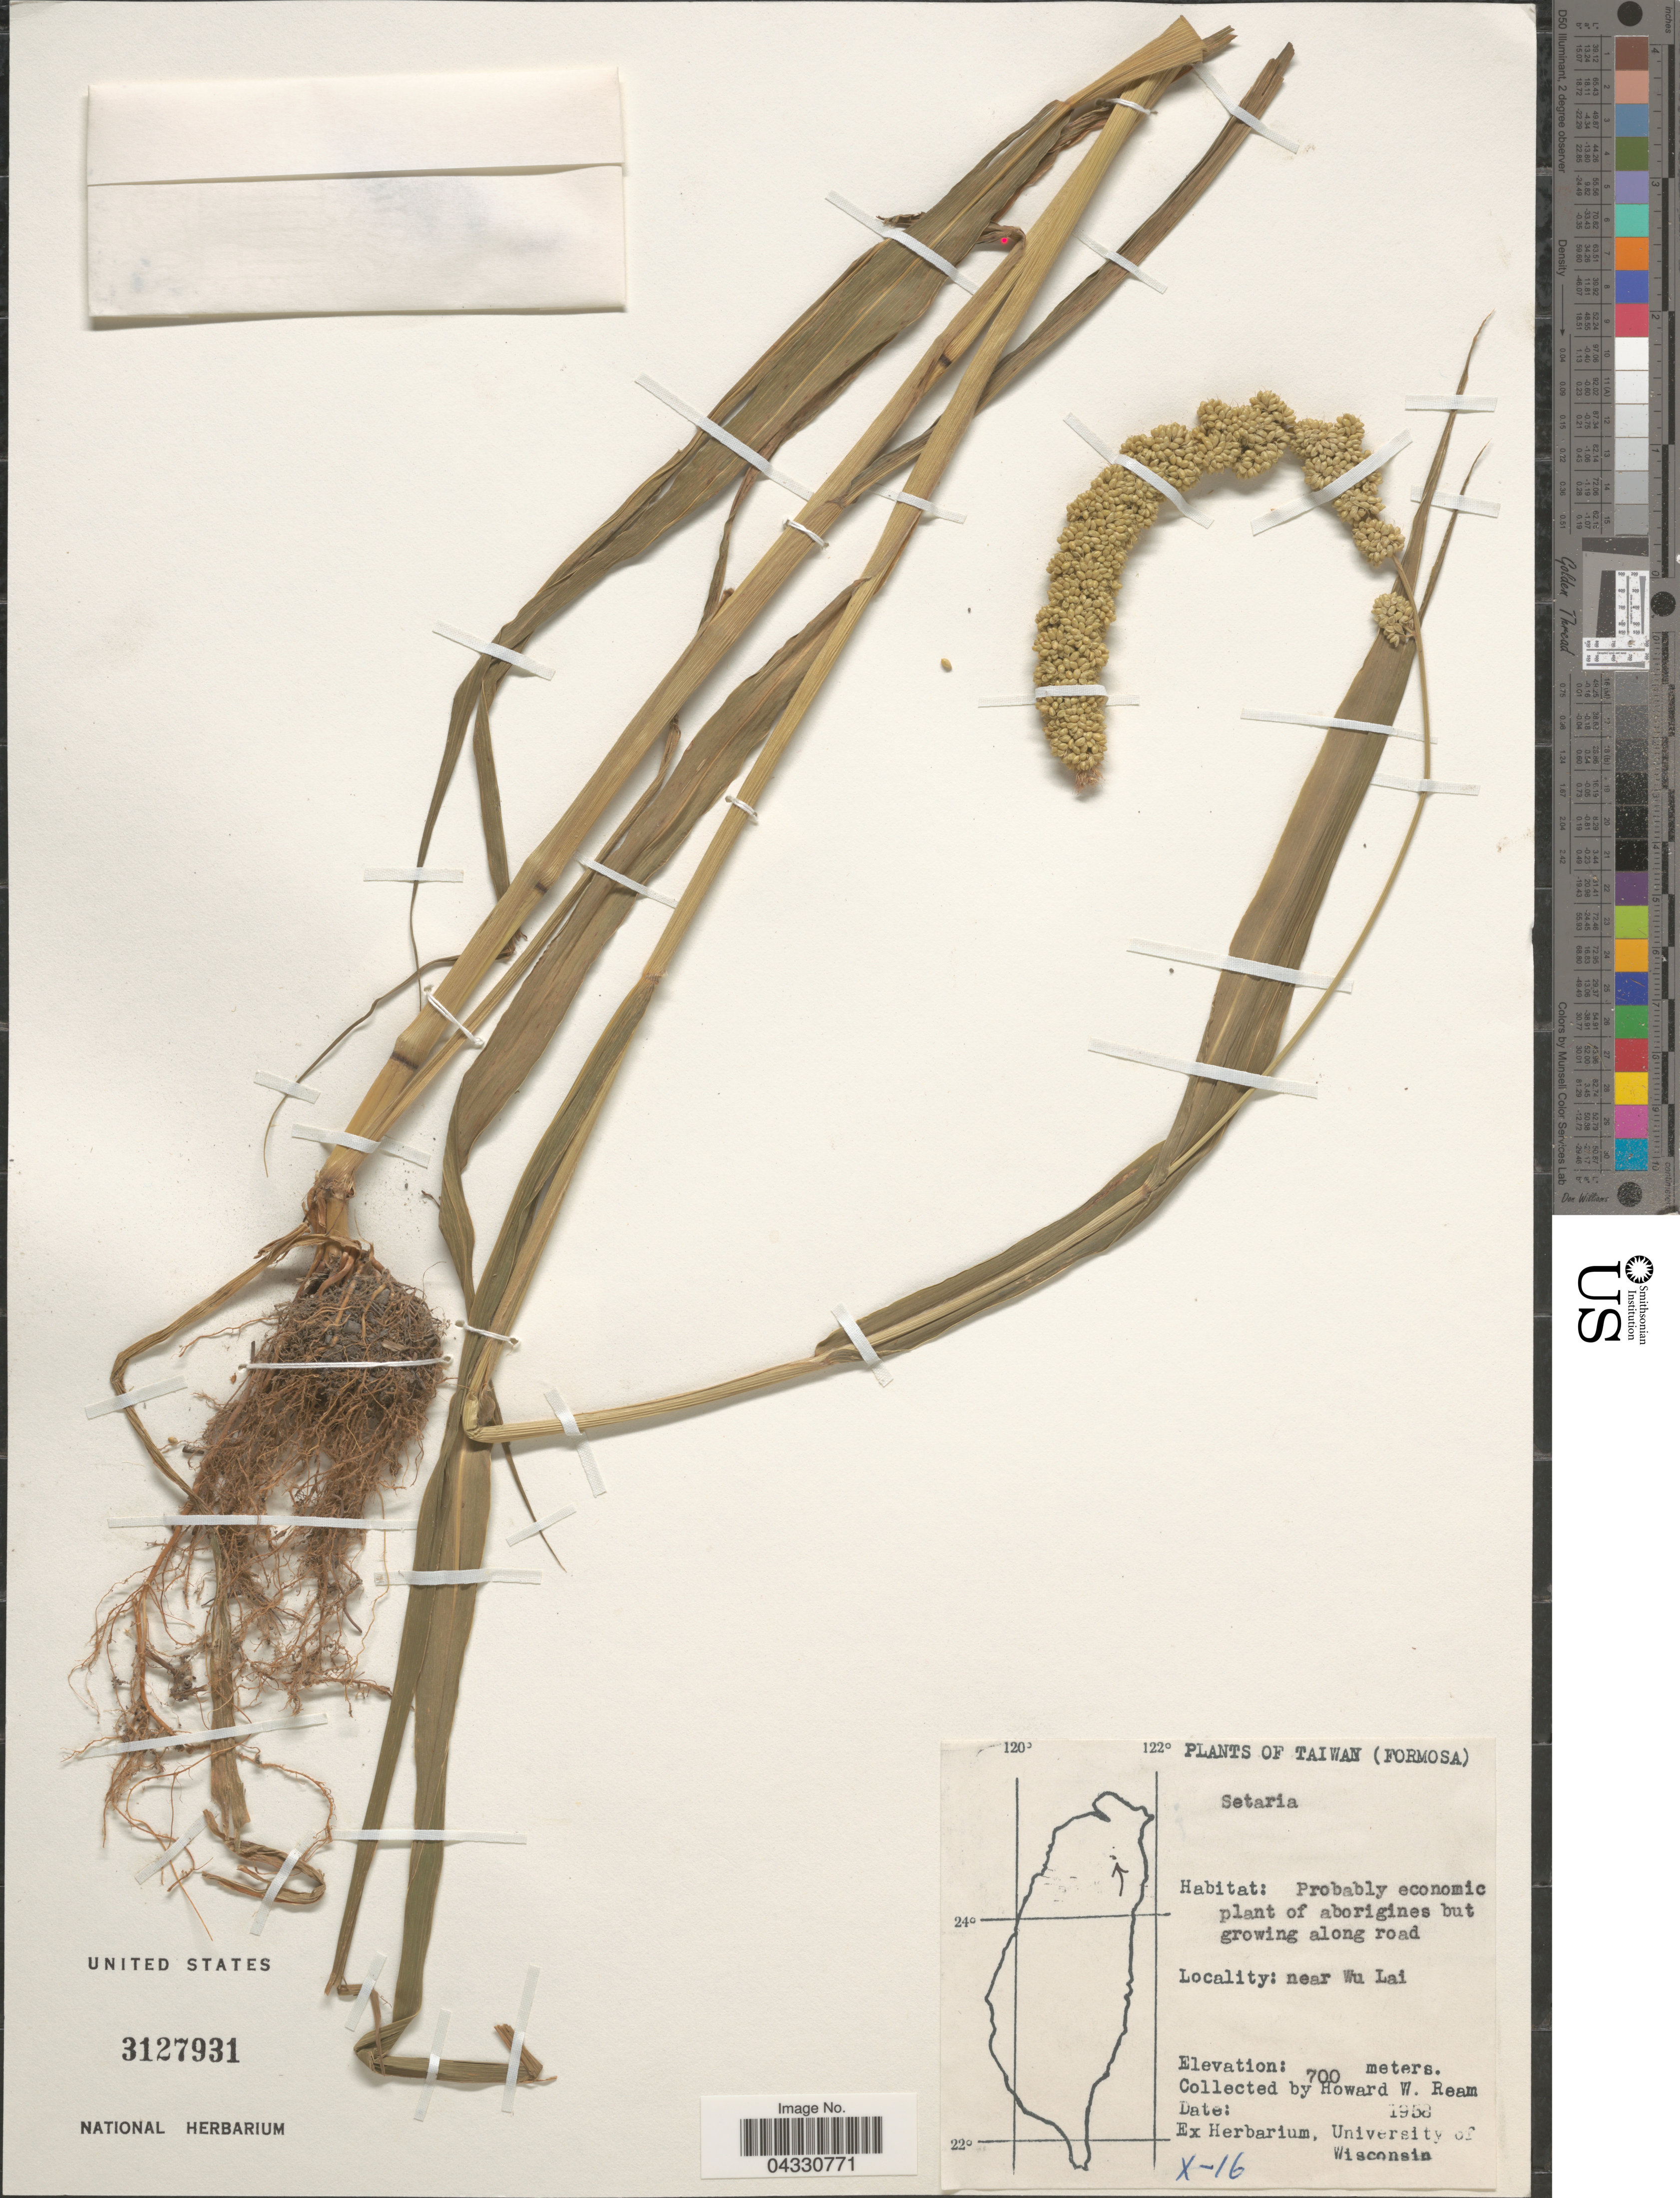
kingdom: Plantae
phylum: Tracheophyta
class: Liliopsida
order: Poales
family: Poaceae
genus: Setaria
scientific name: Setaria sp.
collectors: H. Ream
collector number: X-16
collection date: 1958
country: Taiwan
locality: Formosa. Near Wu Lai.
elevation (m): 700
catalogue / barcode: US 3127931